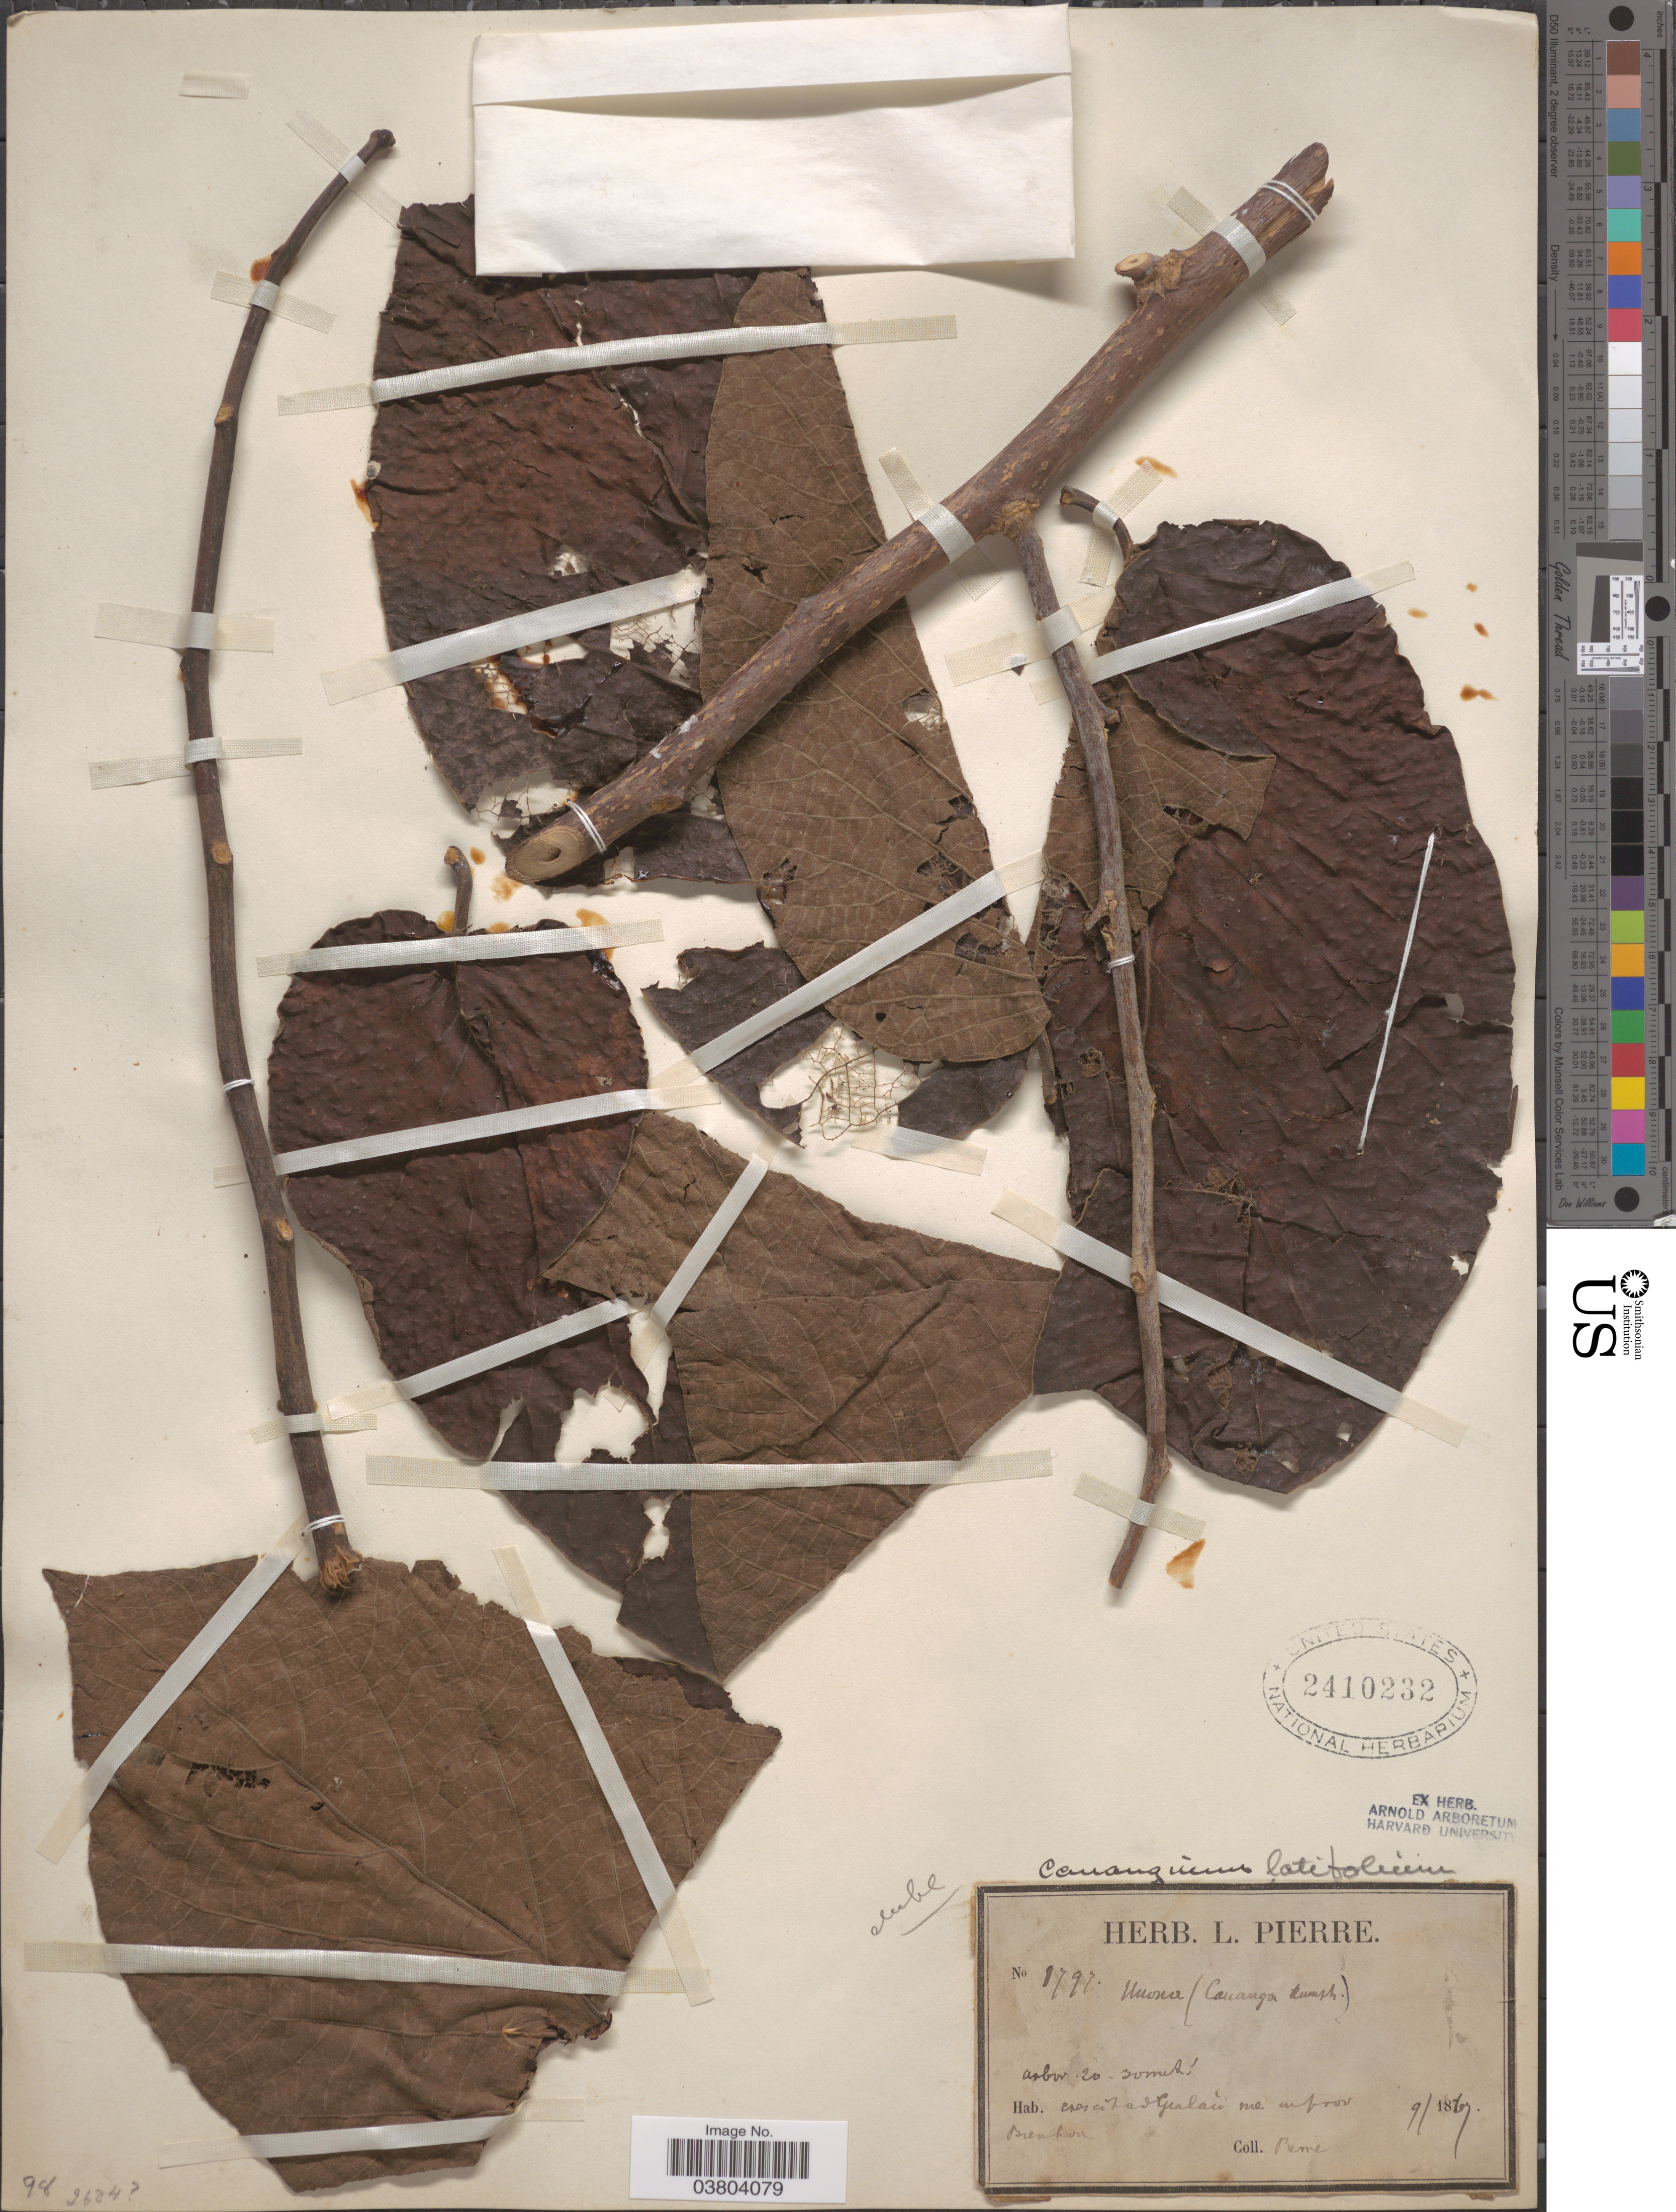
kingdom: Plantae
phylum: Tracheophyta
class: Magnoliopsida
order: Magnoliales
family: Annonaceae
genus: Cananga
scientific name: Cananga latifolium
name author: (Hook. f. & Thomson) Ridl.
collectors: L. Pierre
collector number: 1797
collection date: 1867-09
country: Vietnam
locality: Crescit ad Gia lau me in prov. Bienhoa [grows at Gia Lau Me in Bien Hoa province]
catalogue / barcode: US 2410232